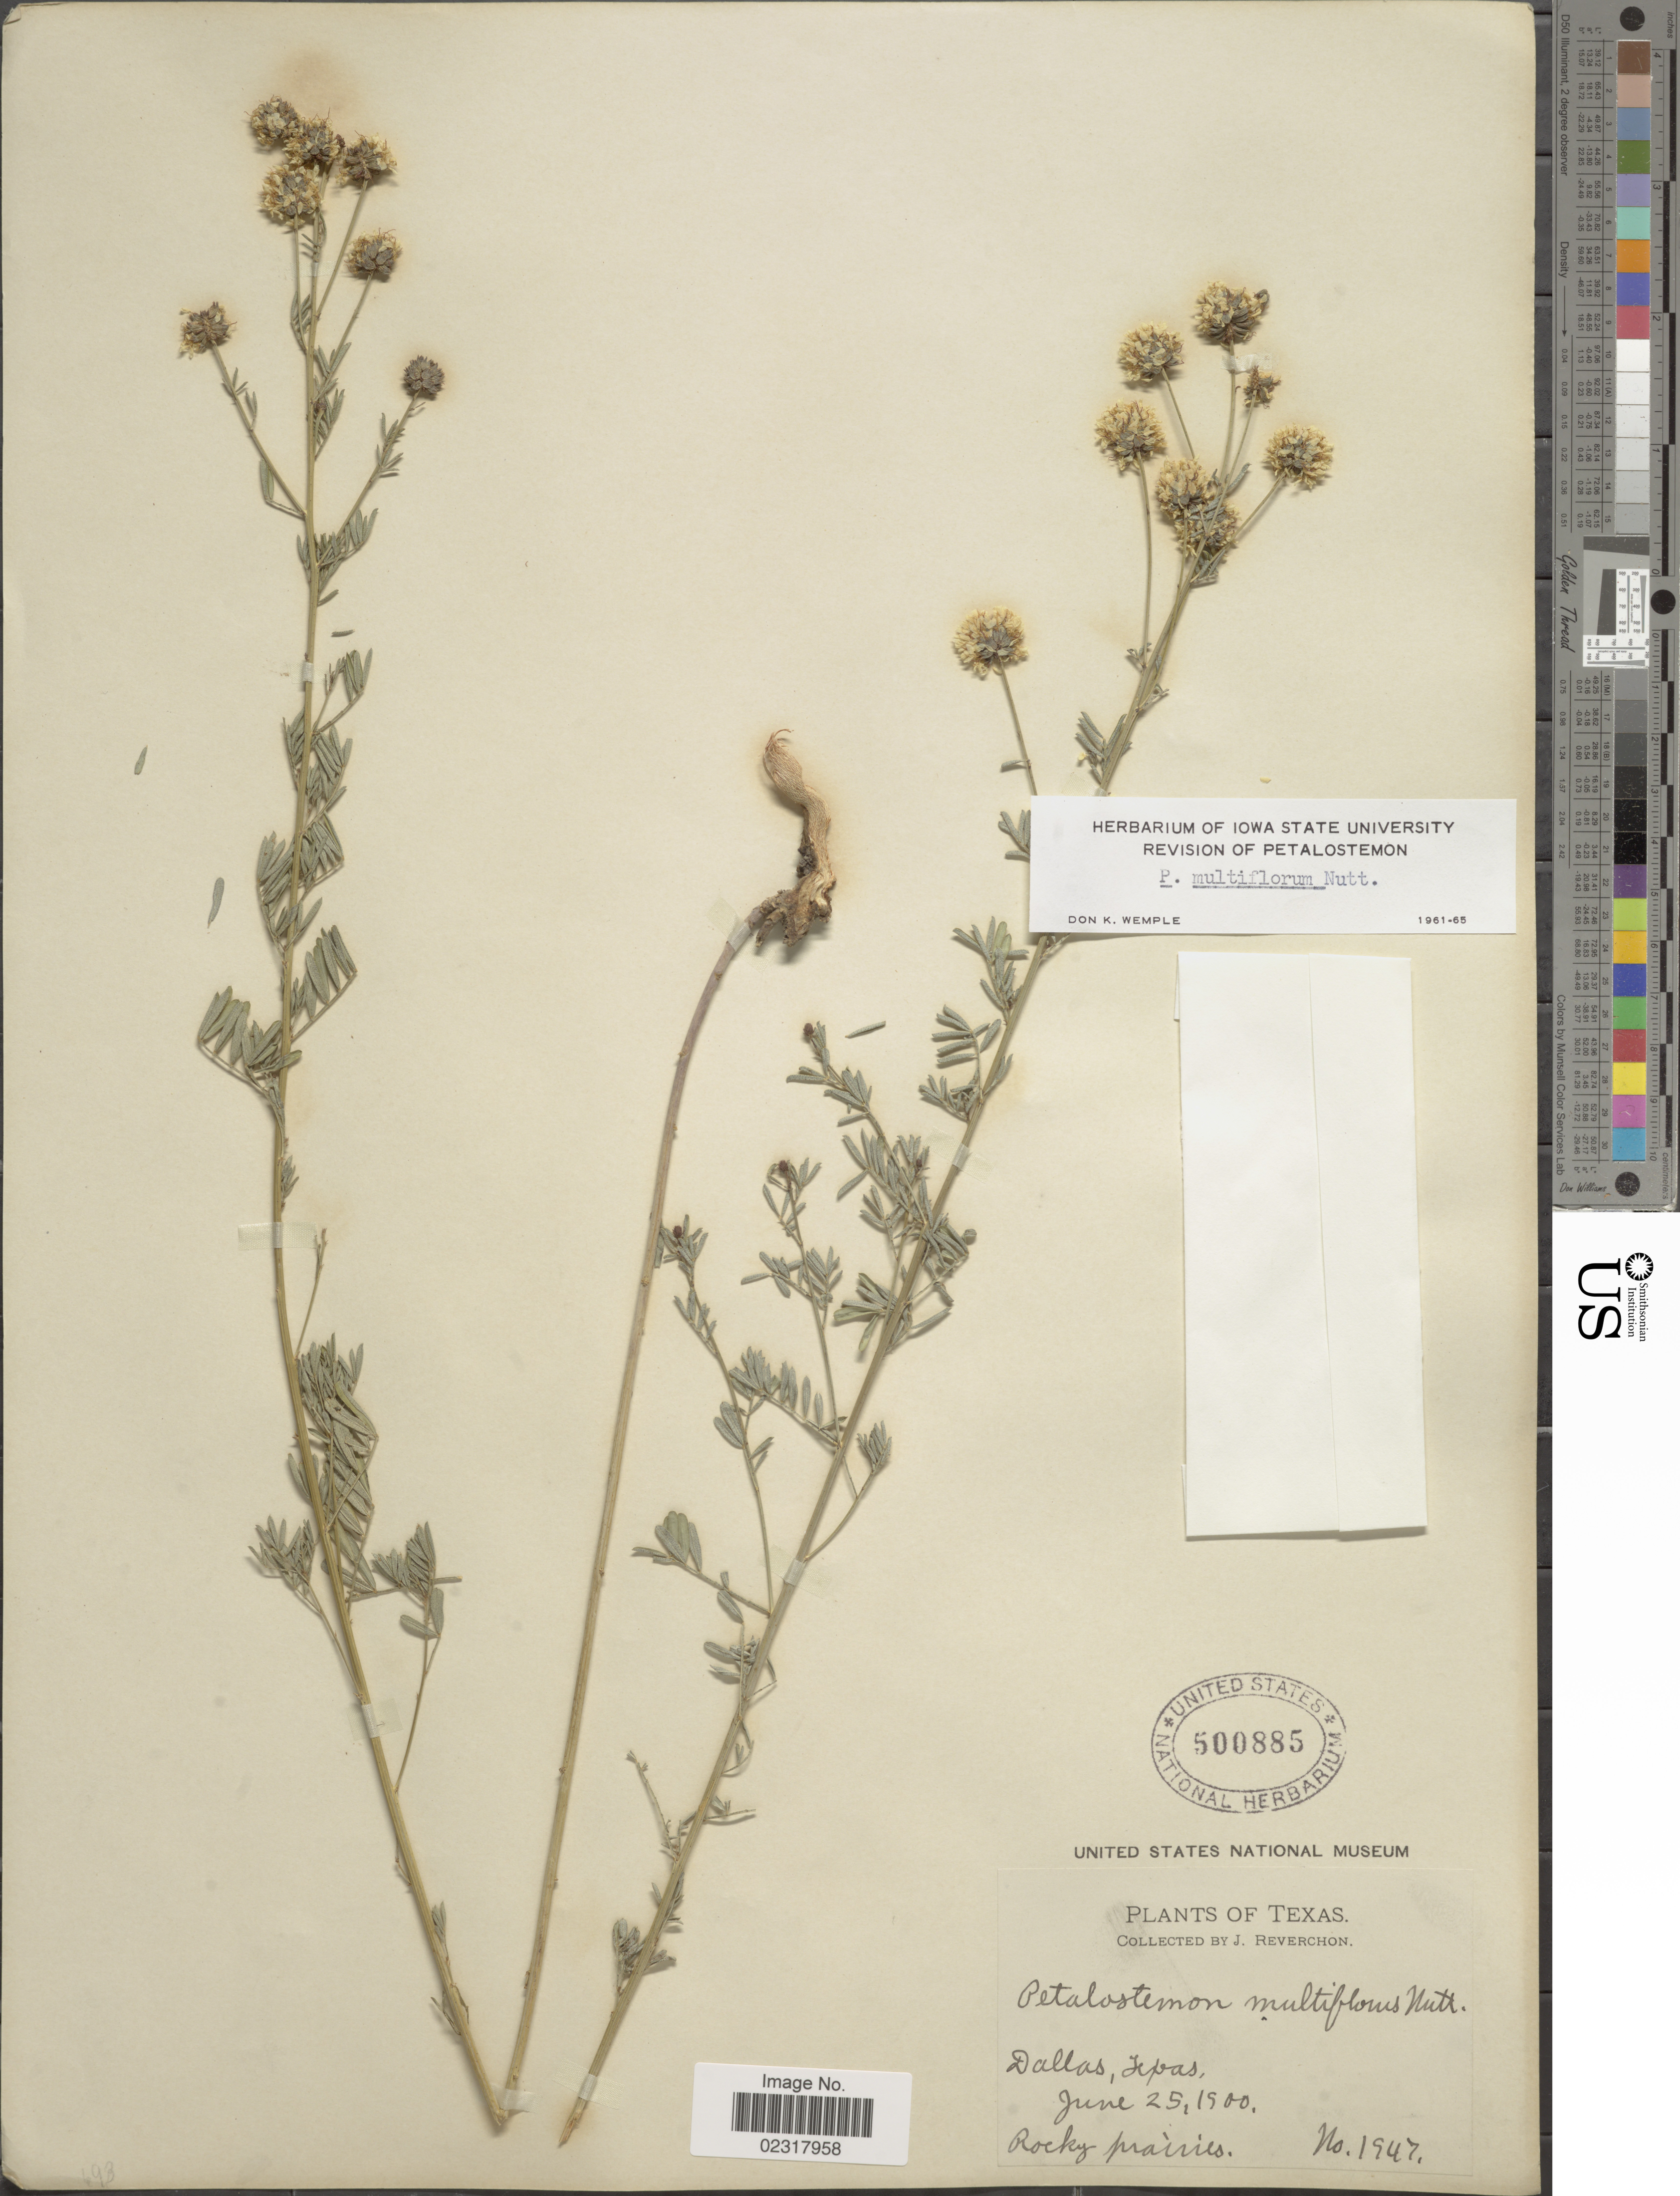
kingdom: Plantae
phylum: Tracheophyta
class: Magnoliopsida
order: Fabales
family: Fabaceae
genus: Dalea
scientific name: Dalea multiflora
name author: (Nutt.) Shinners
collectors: J. Reverchon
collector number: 1947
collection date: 1900-06-25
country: United States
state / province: Texas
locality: Dallas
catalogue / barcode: US 500885